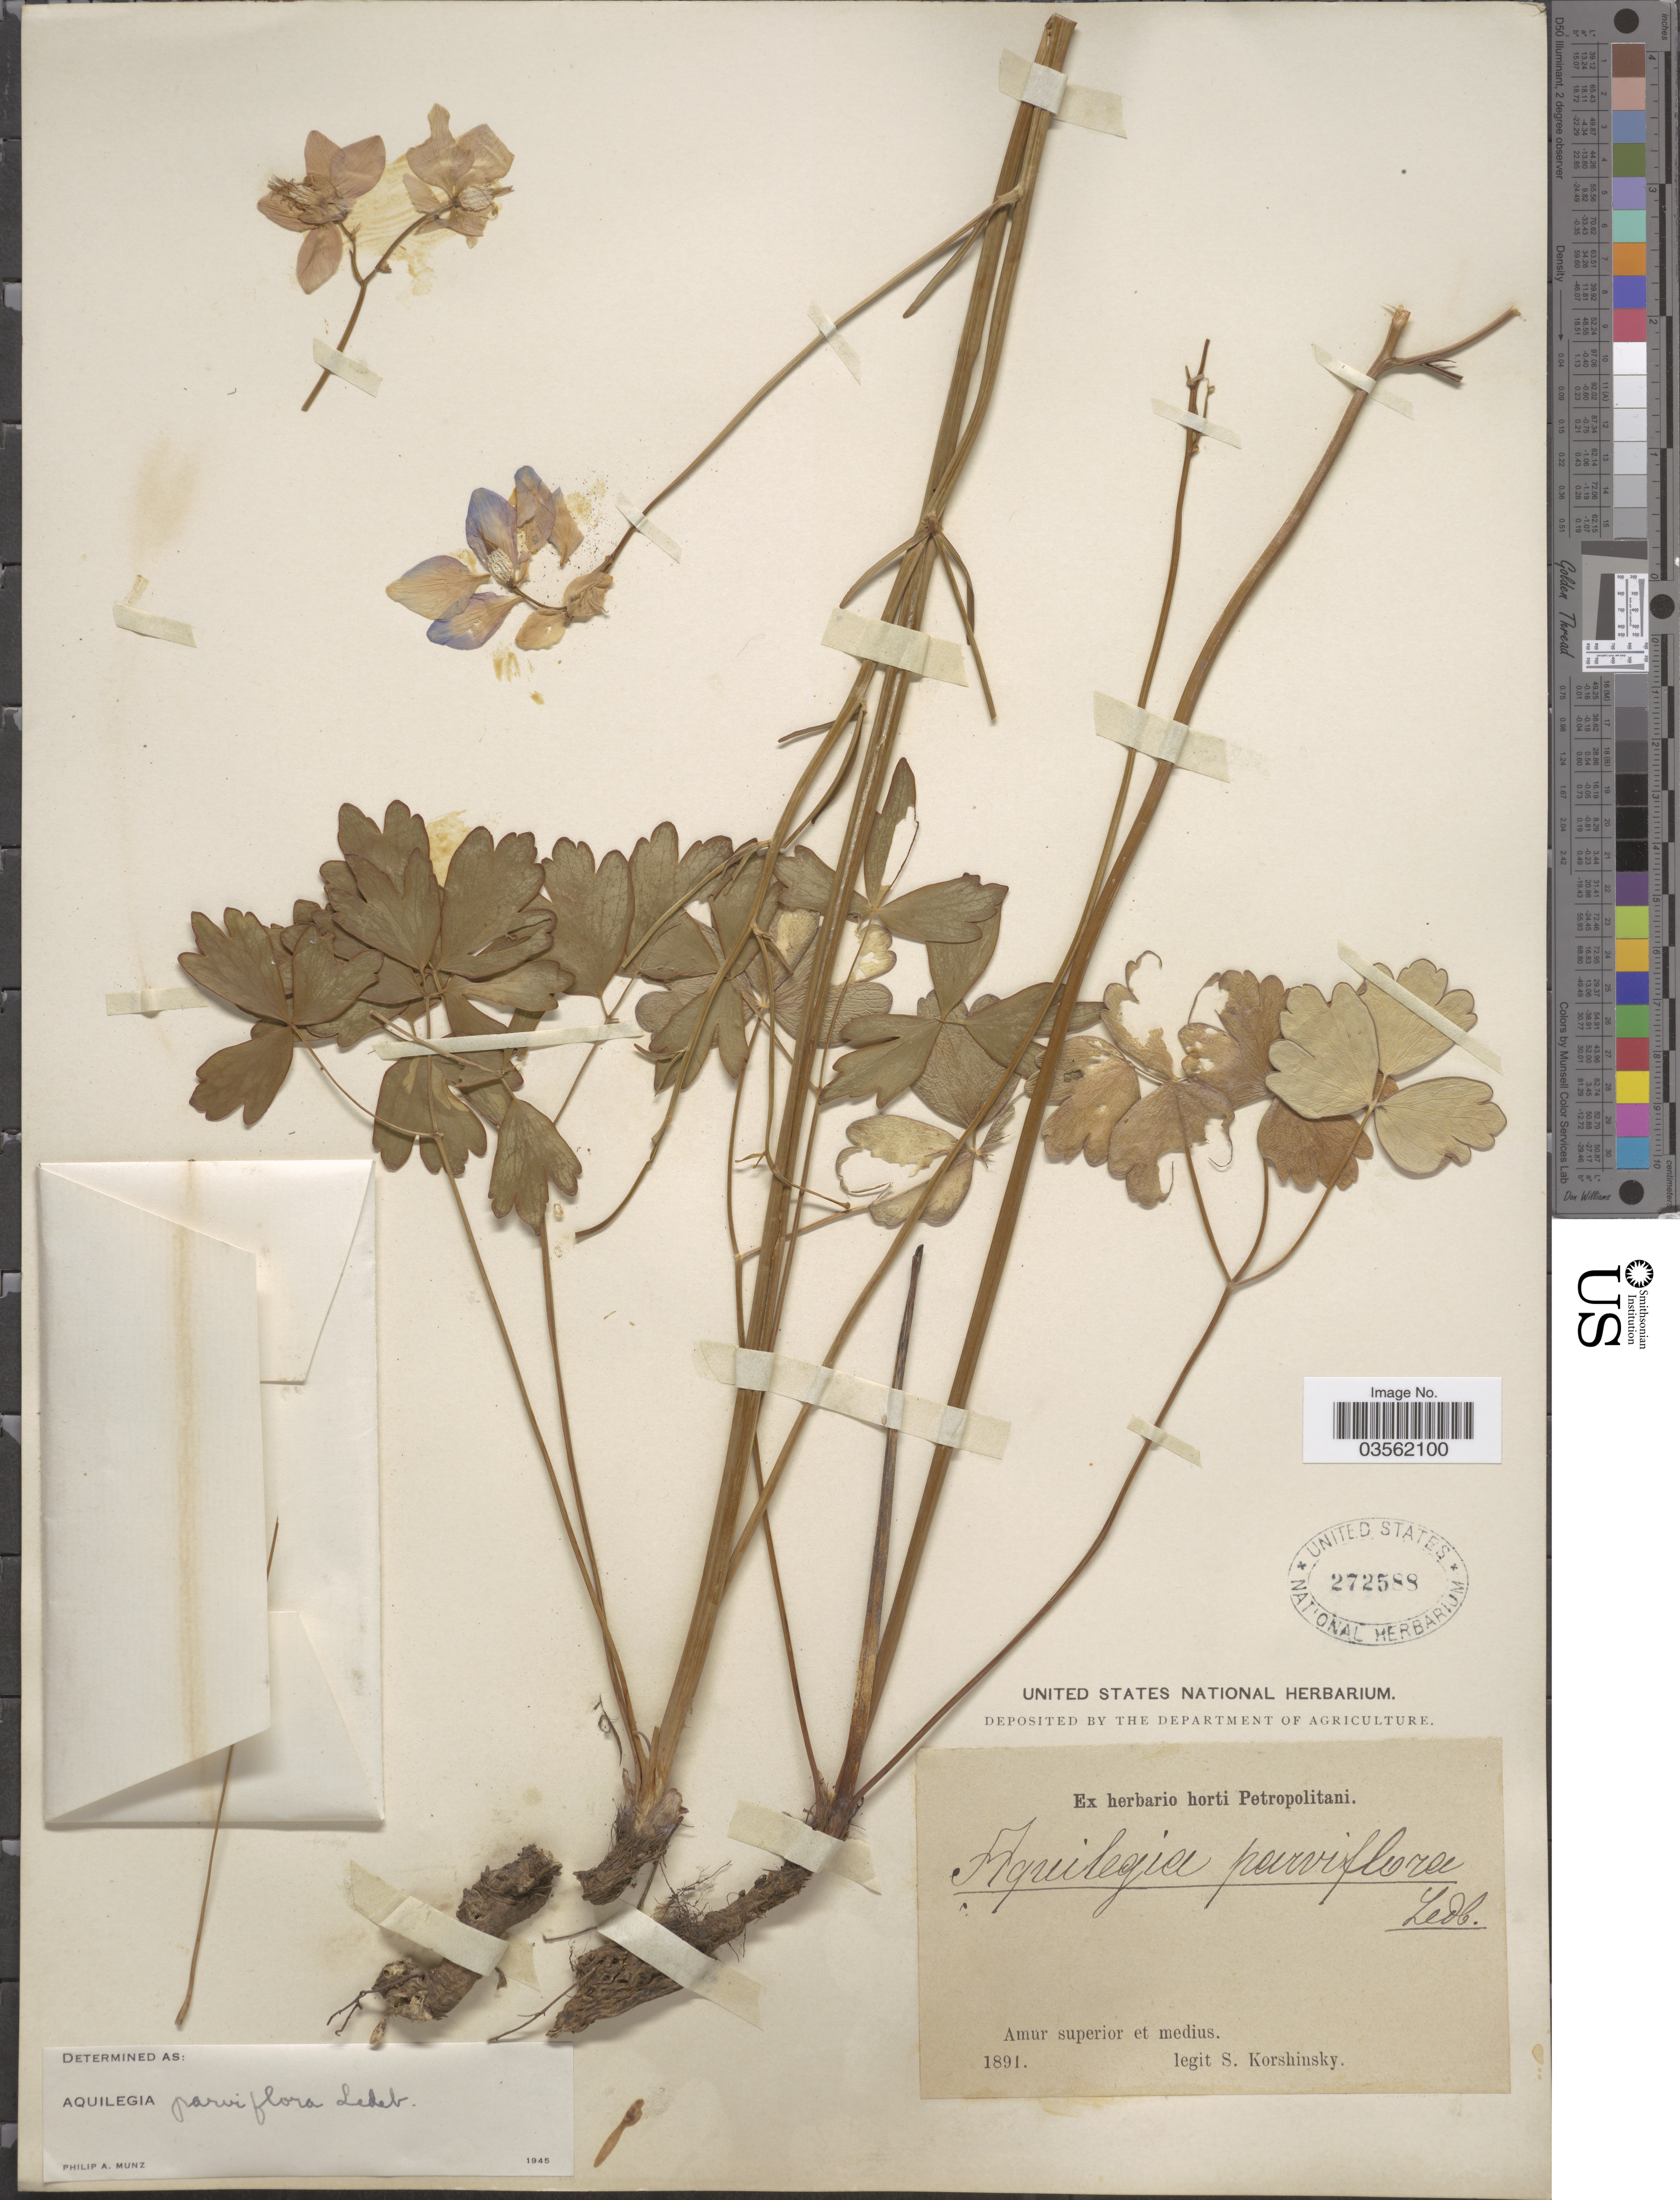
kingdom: Plantae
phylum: Tracheophyta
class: Magnoliopsida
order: Ranunculales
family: Ranunculaceae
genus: Aquilegia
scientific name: Aquilegia parviflora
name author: Ledeb.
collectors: S. I. Korshinsky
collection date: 1891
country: Russian Federation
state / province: Amur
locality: Amur superior et medius.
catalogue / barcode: US 272588